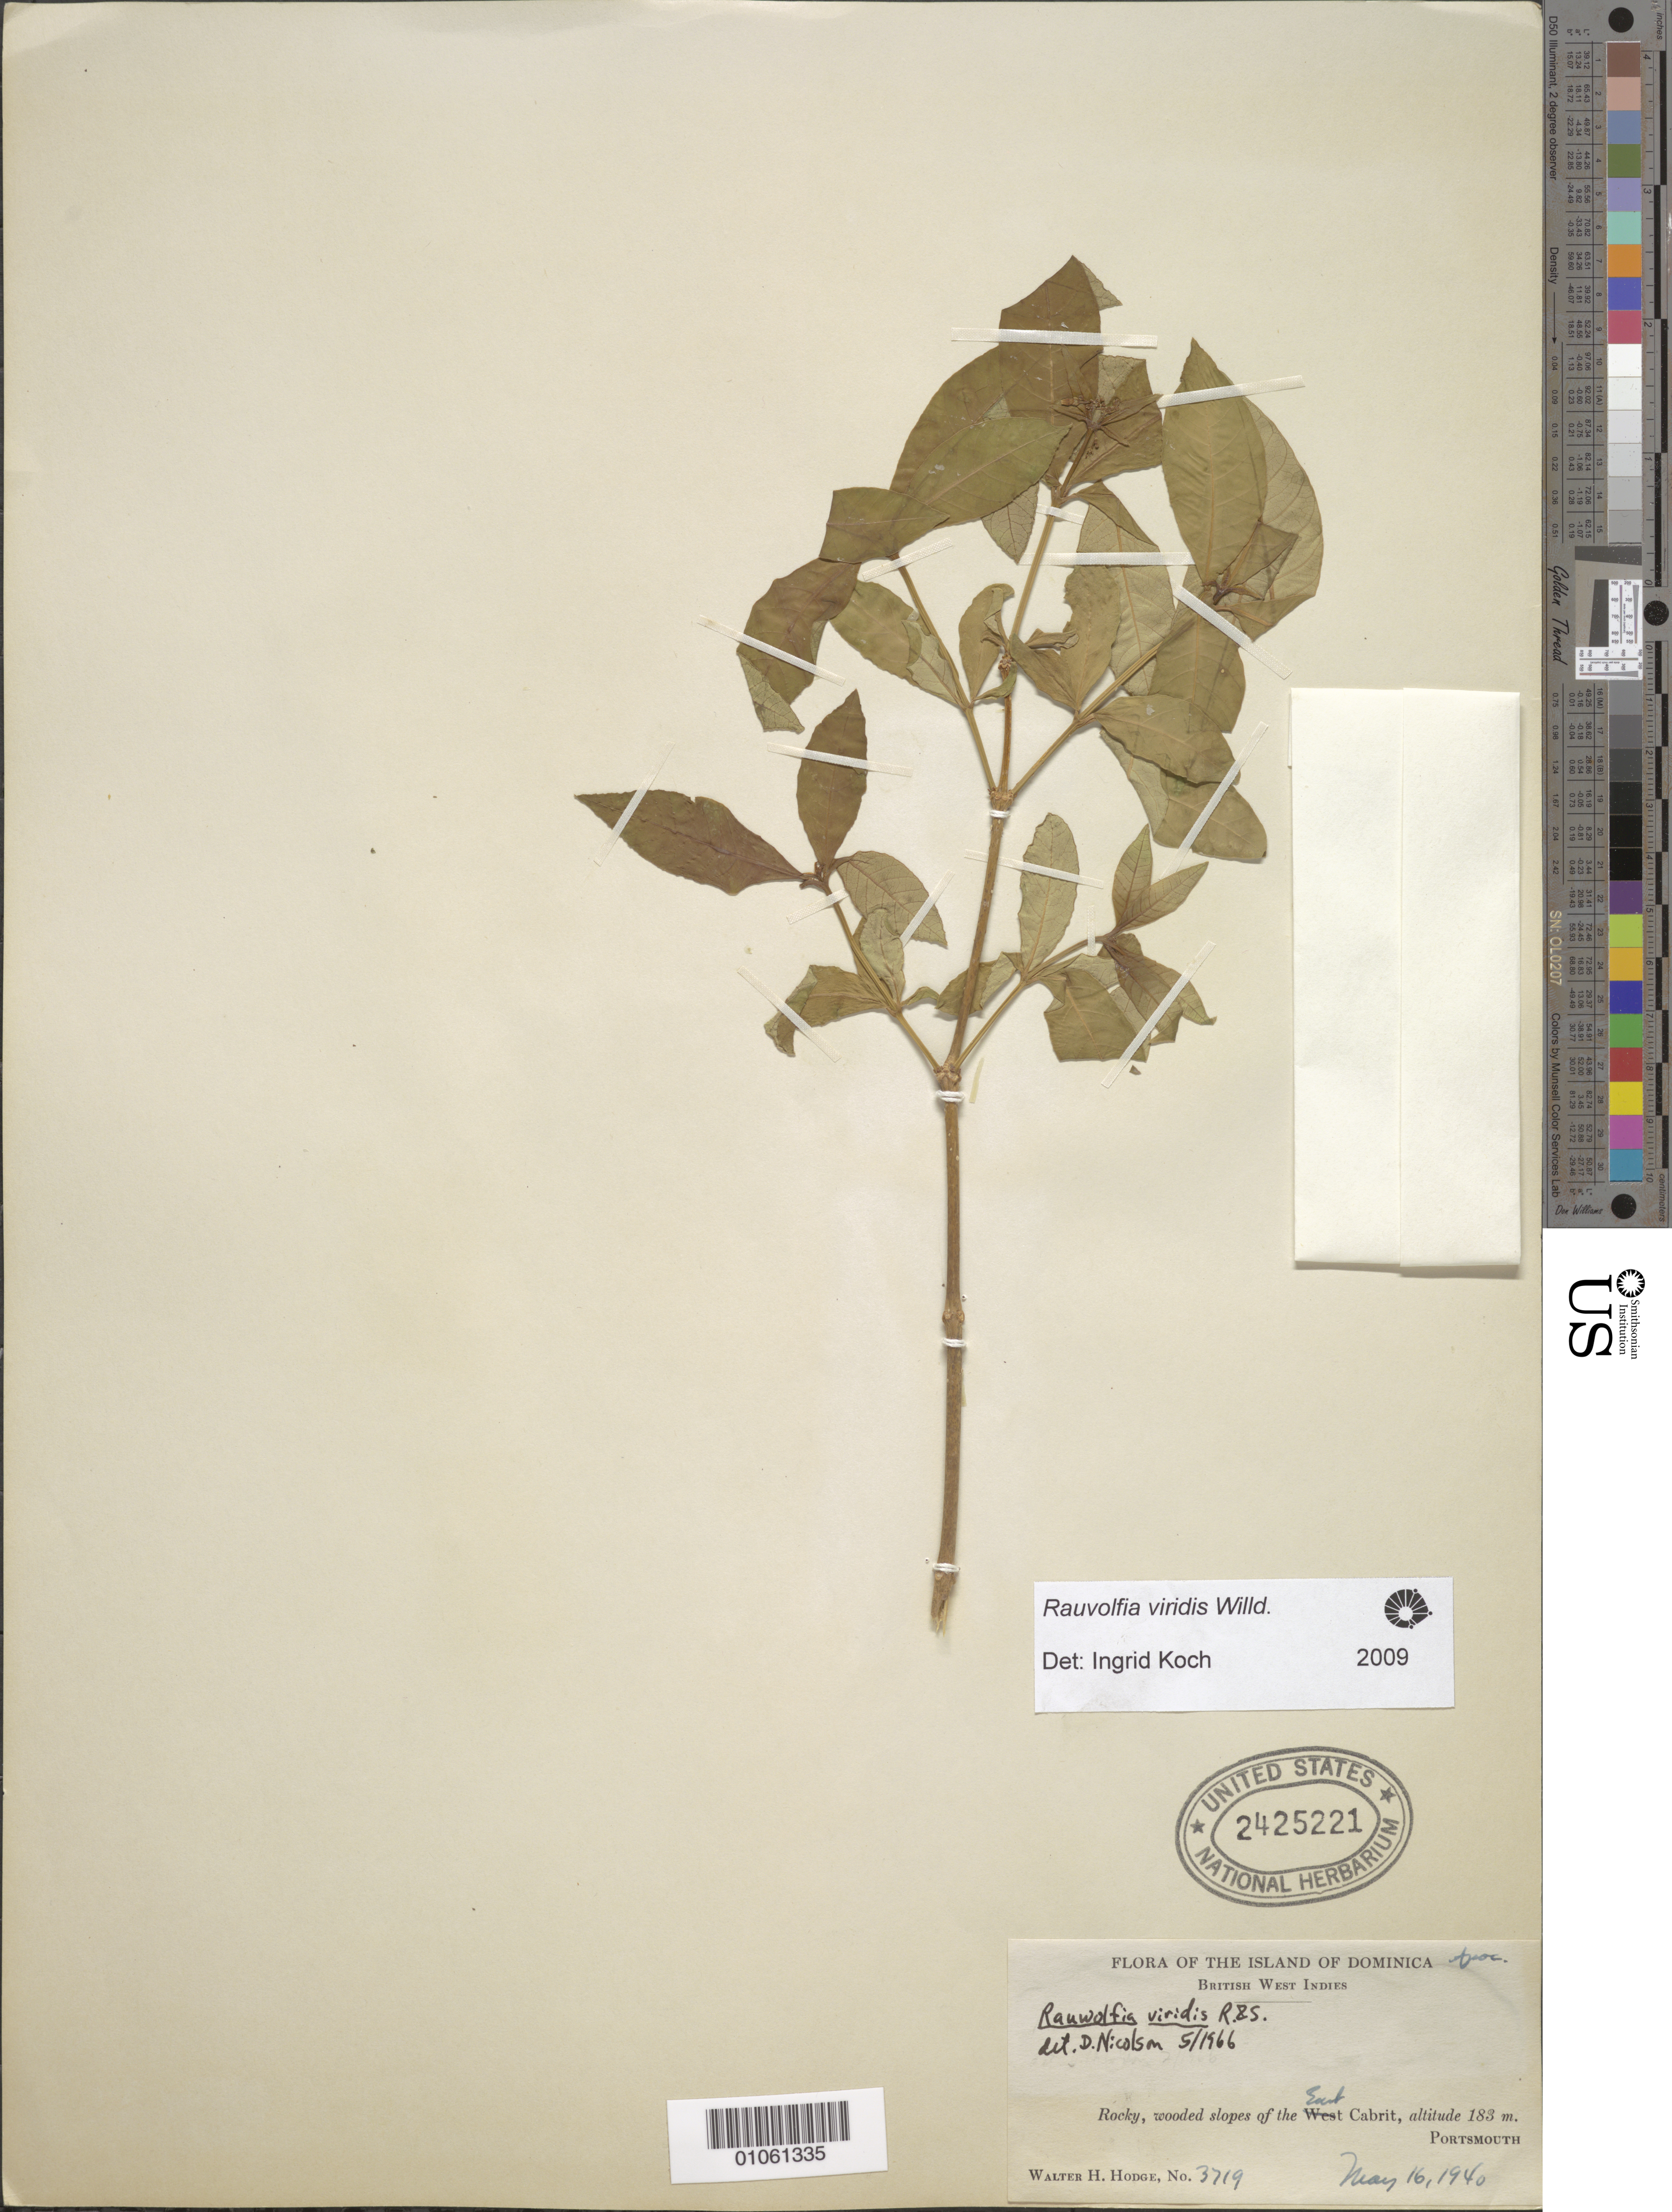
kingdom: Plantae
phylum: Tracheophyta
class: Magnoliopsida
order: Gentianales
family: Apocynaceae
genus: Rauvolfia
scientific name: Rauvolfia viridis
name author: Willd. ex Roem. & Schult.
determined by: Koch, I.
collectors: W. Hodge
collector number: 3718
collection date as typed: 16 May 1940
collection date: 1940-05-16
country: Dominica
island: Dominica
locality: East Cabrit, Portsmouth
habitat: Rocky, wooded slopes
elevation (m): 183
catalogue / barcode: US 2425221